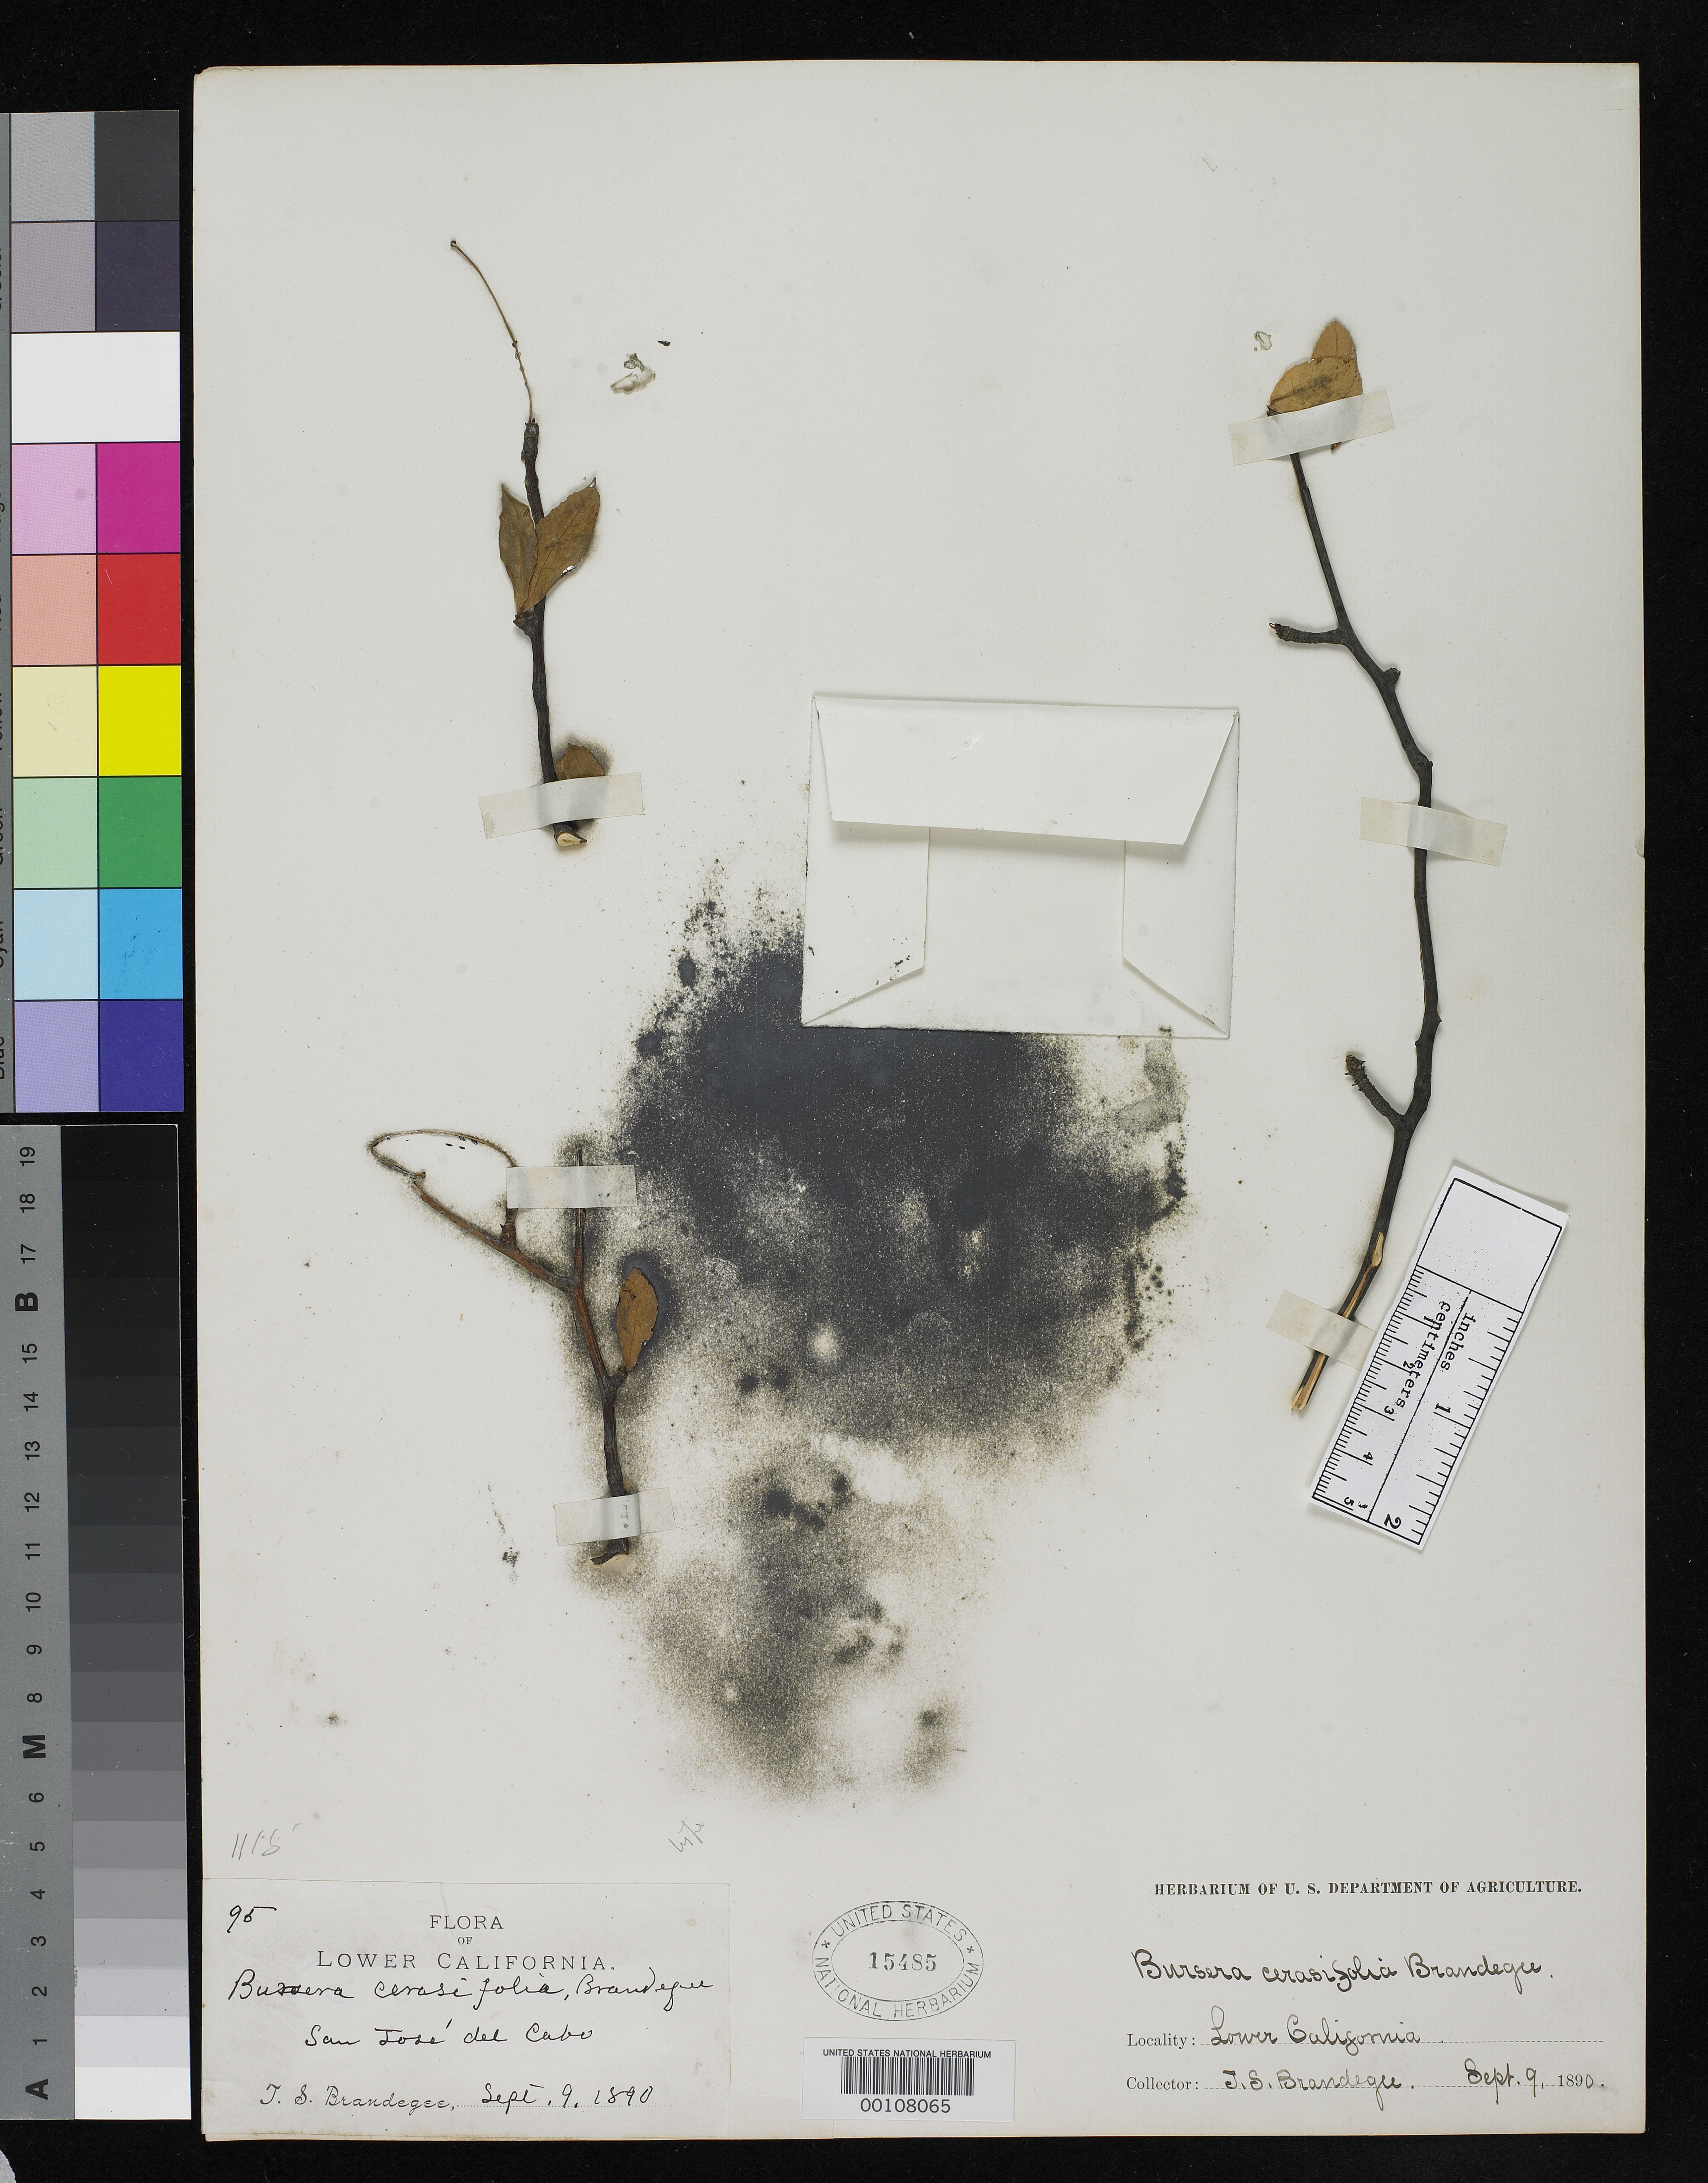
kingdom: Plantae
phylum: Tracheophyta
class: Magnoliopsida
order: Sapindales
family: Burseraceae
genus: Bursera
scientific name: Bursera cerasifolia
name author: Brandegee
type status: Isotype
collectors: T. S. Brandegee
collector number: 95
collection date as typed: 09 Sep 1890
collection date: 1890-09-09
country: Mexico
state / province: Baja California Sur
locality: San José del Cabo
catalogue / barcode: US 15485